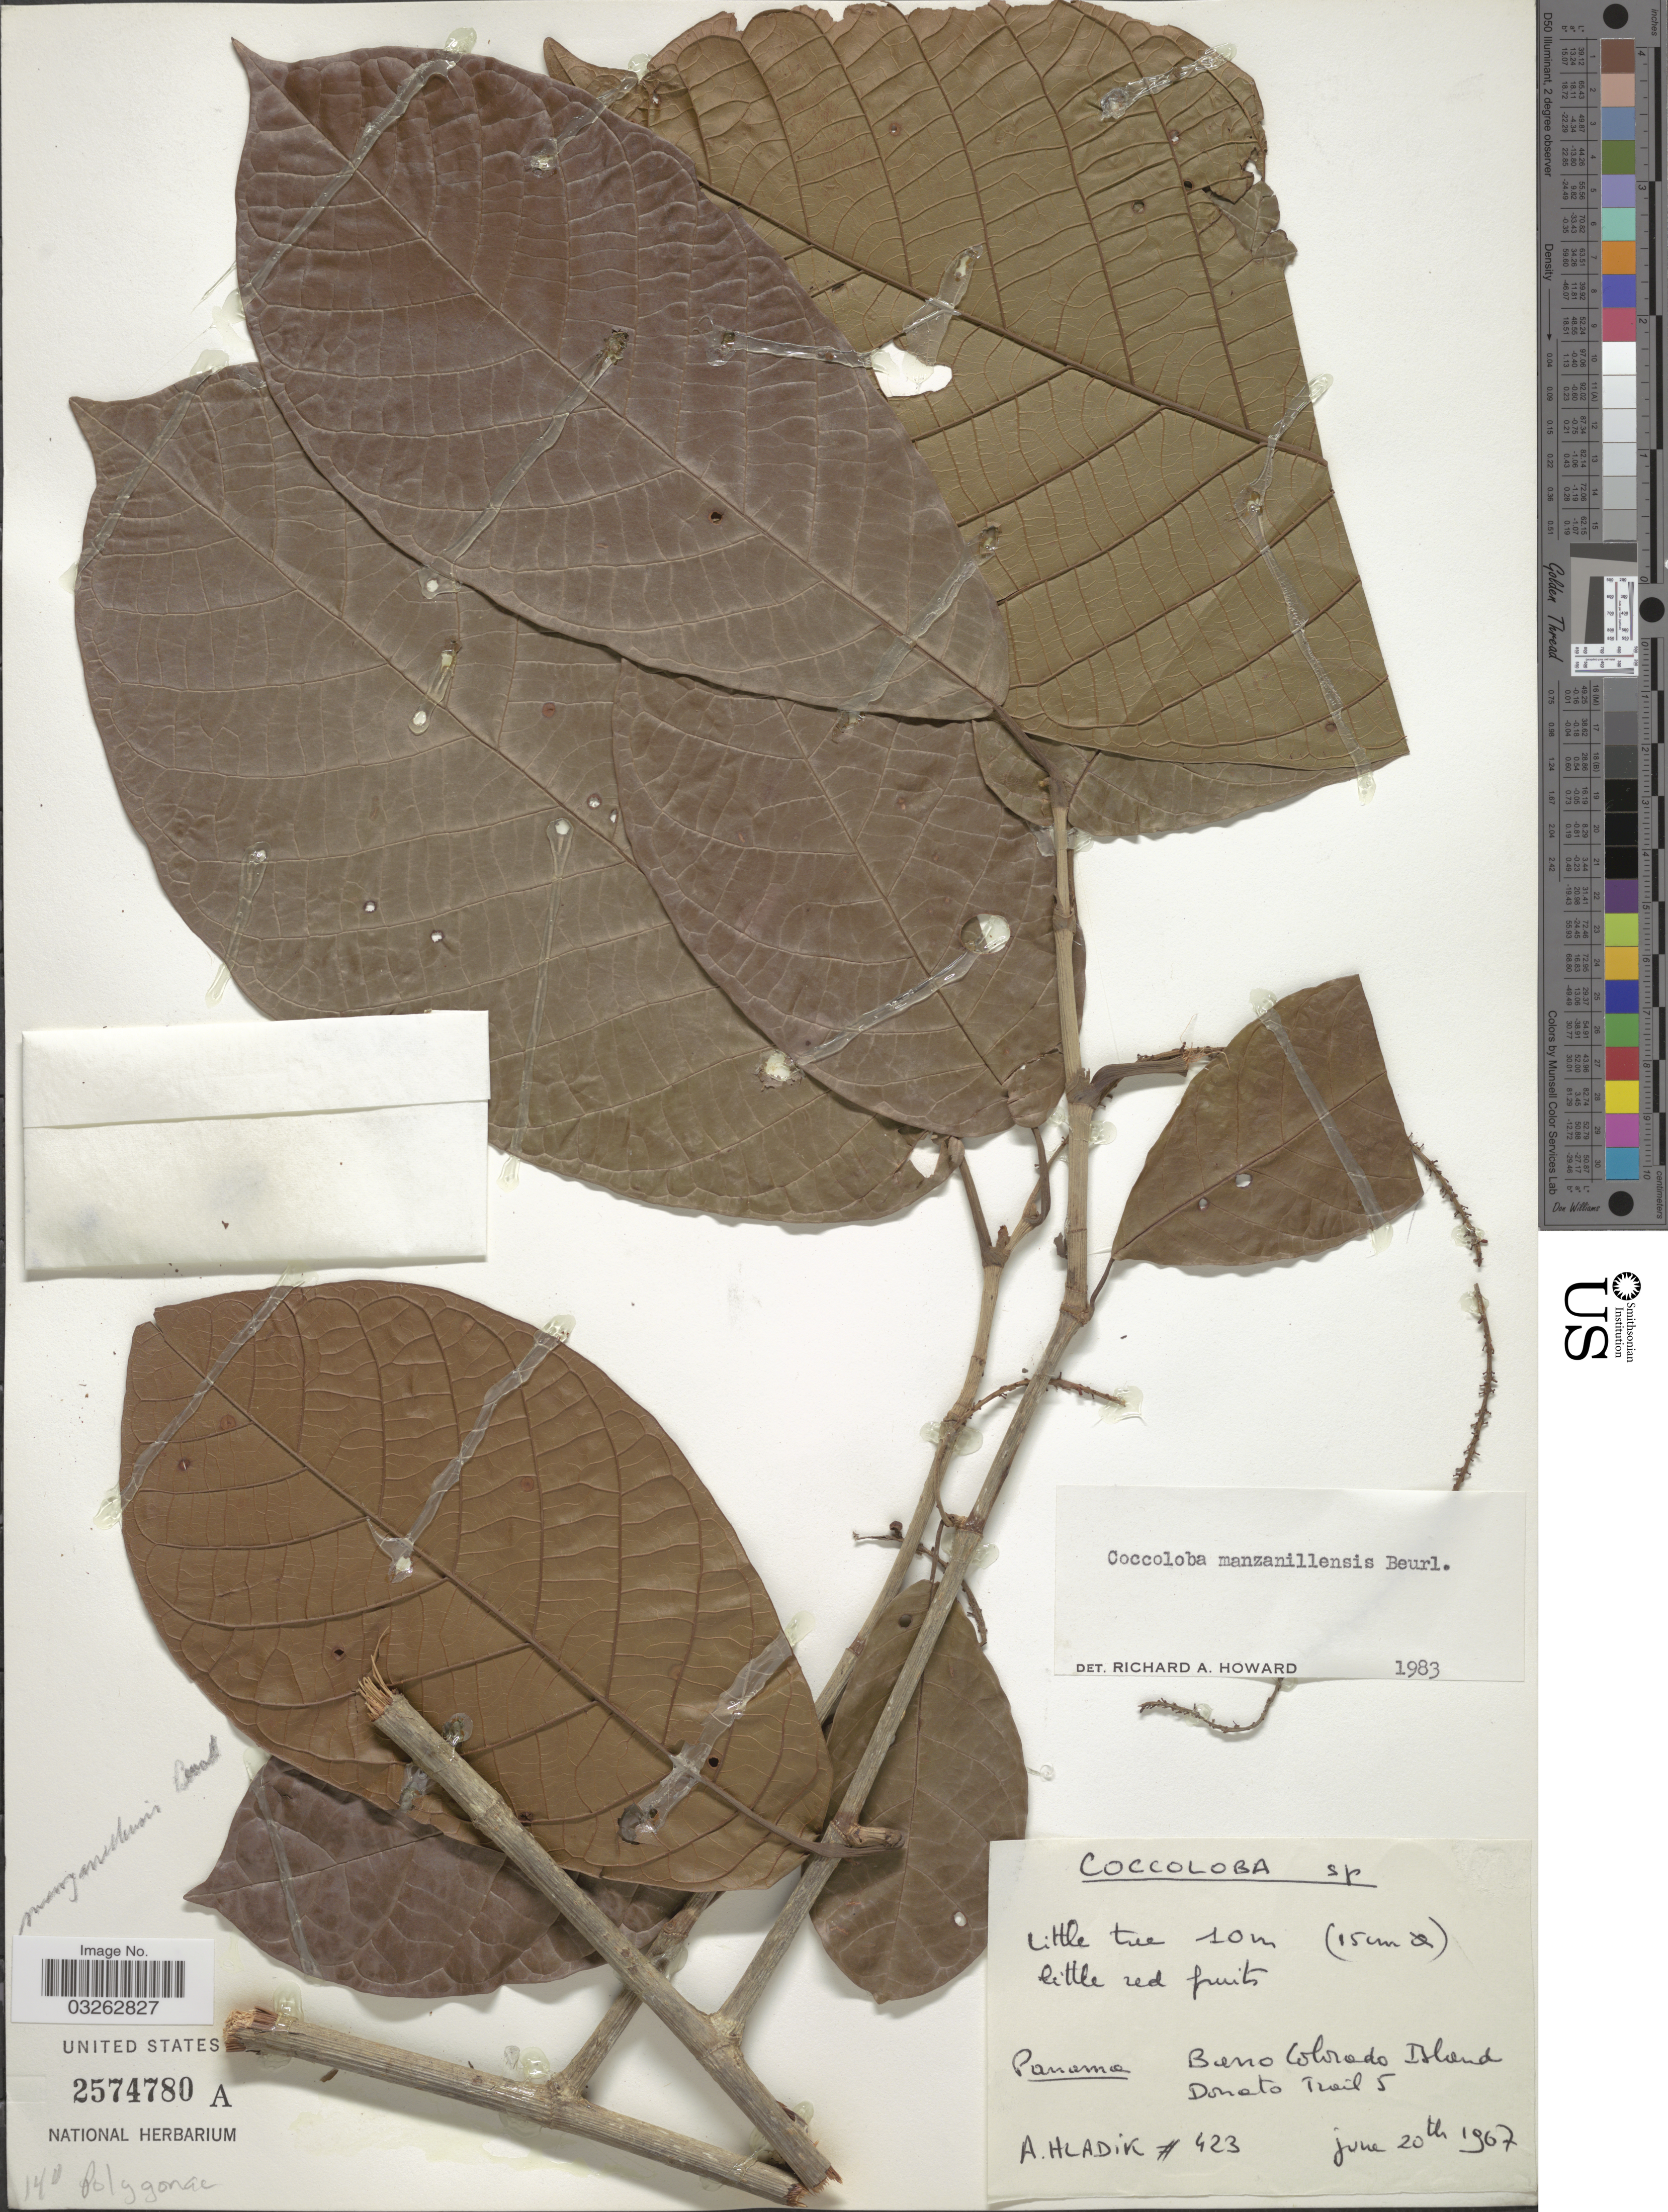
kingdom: Plantae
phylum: Tracheophyta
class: Magnoliopsida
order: Caryophyllales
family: Polygonaceae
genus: Coccoloba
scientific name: Coccoloba manzinellensis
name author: Beurl.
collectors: A. Hladik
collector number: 423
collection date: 1967-06-20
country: Panama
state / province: Panamá Oeste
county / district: Canal Zone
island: Barro Colorado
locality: Barro Colorado Island. Donato Trail 5.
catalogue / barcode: US 2574780A